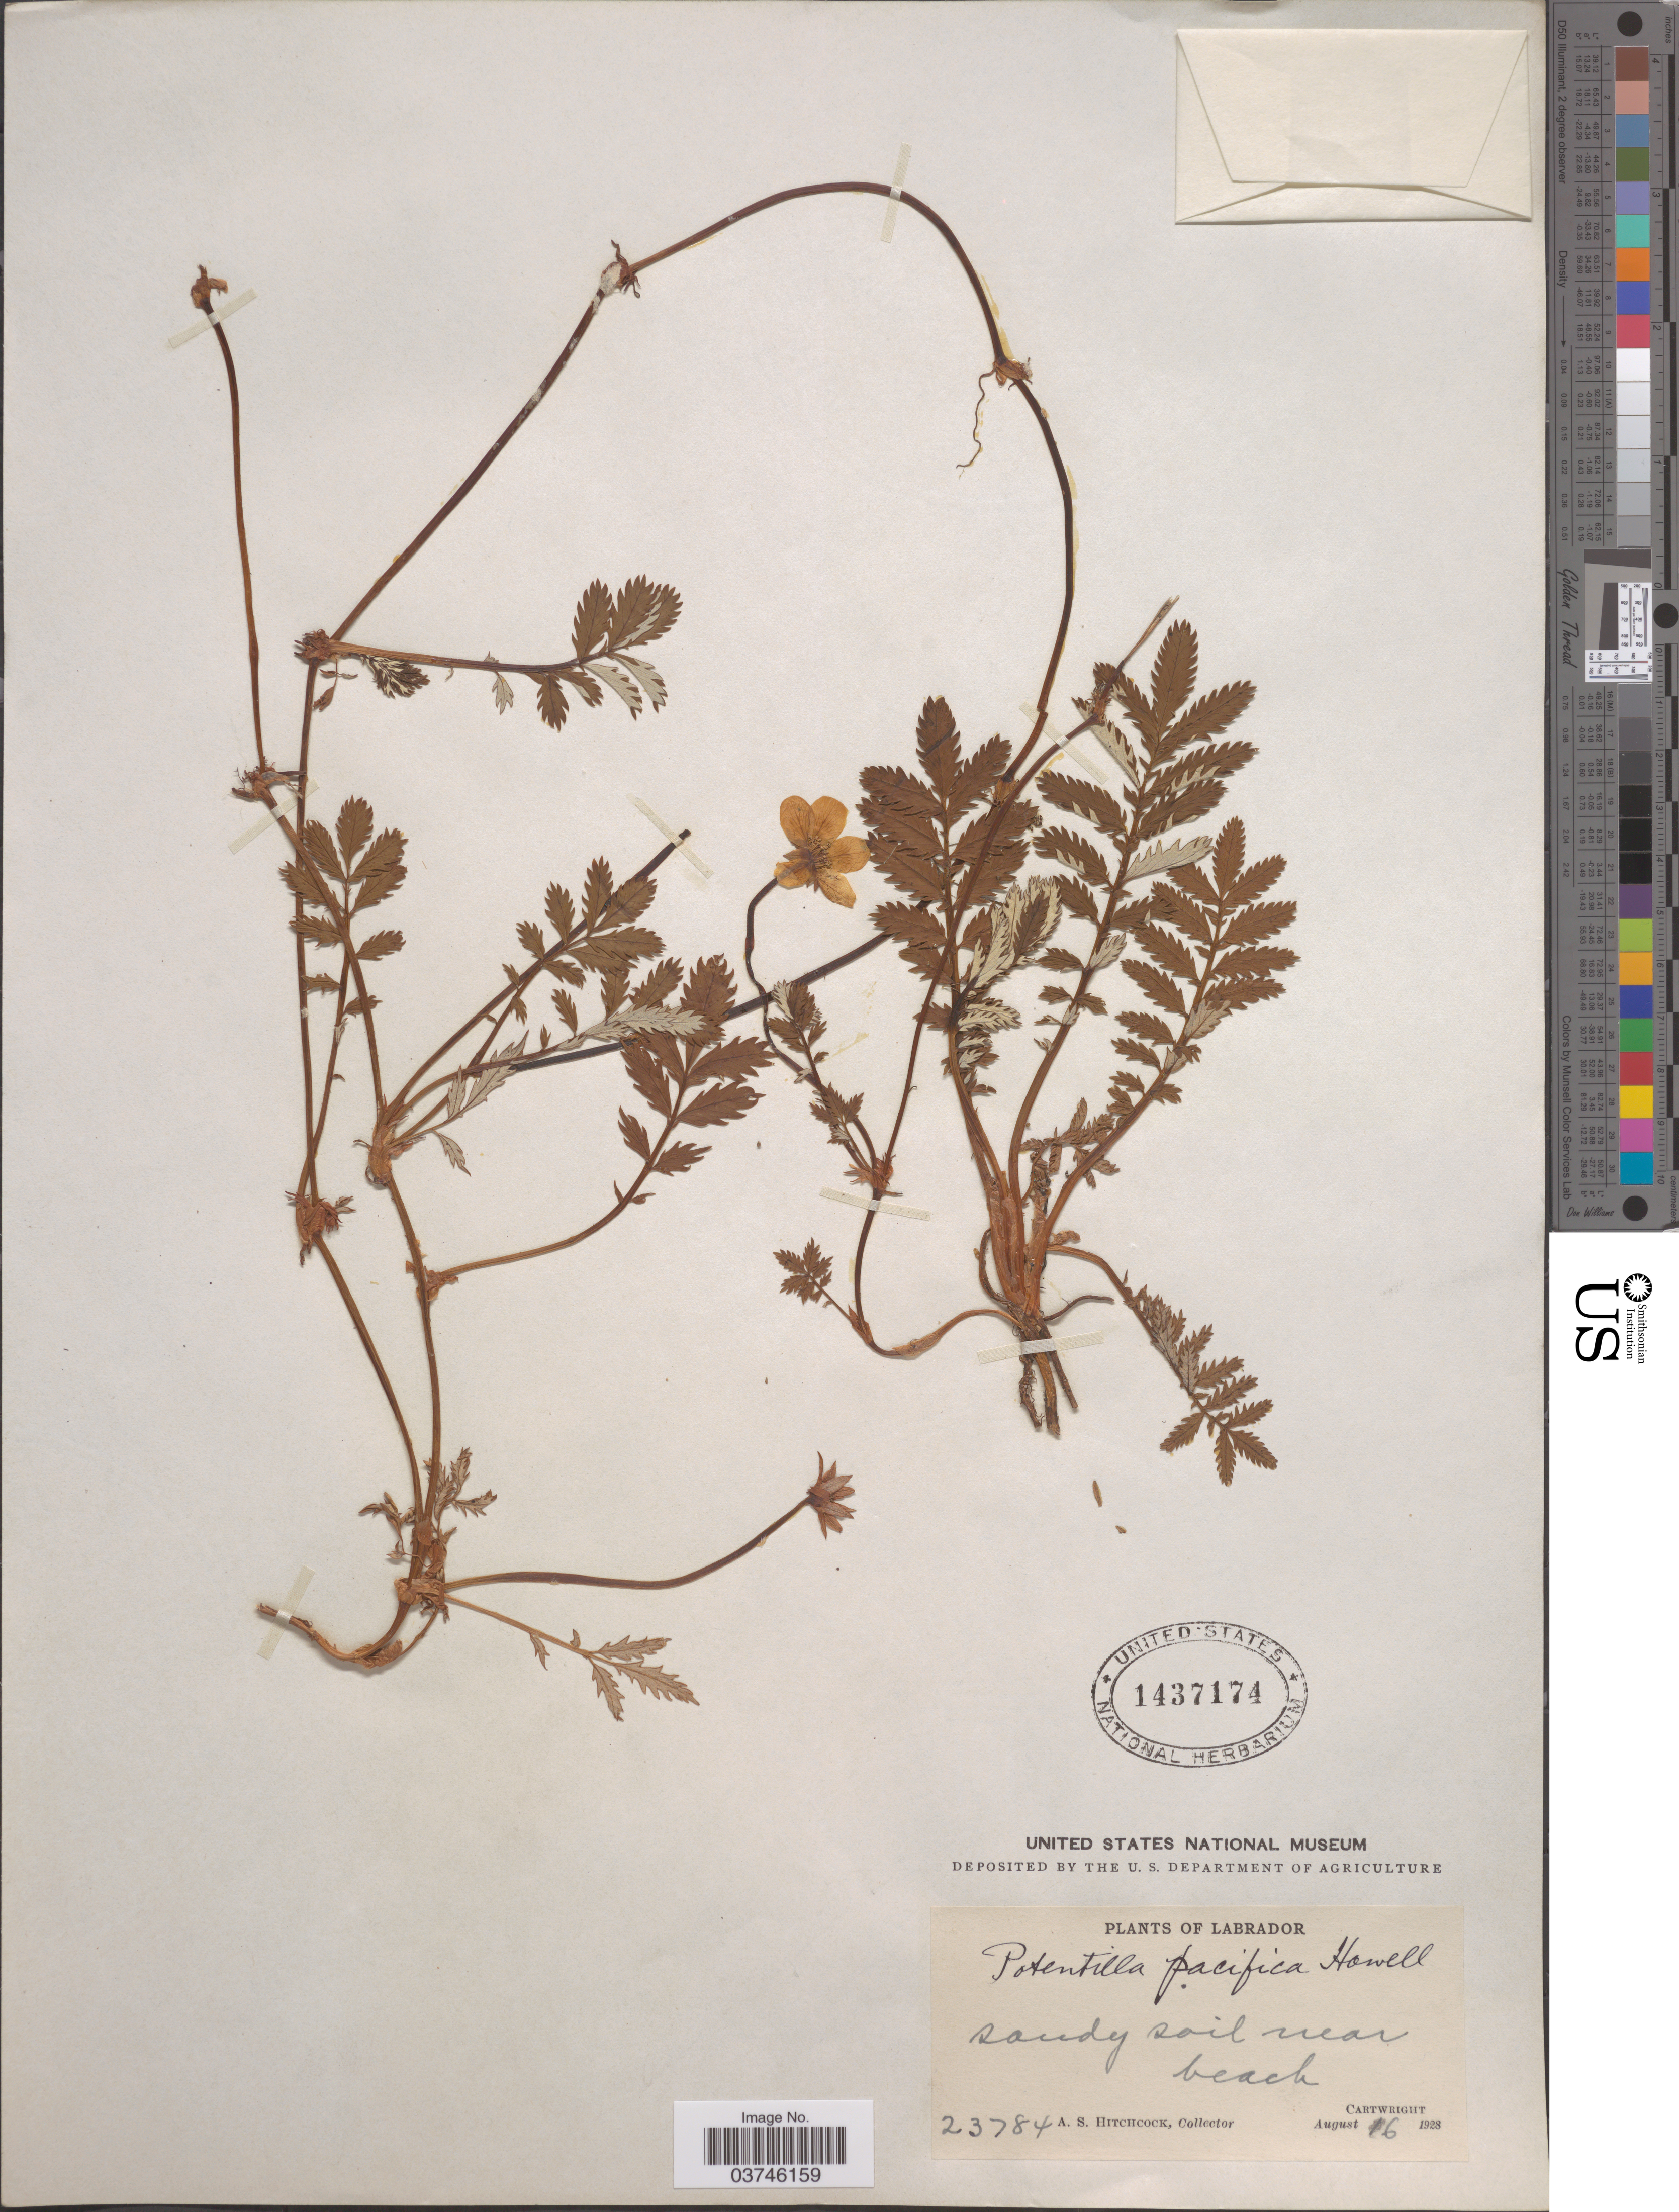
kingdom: Plantae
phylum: Tracheophyta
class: Magnoliopsida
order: Rosales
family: Rosaceae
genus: Argentina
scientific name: Argentina pacifica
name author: (Howell) Rydb.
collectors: A. S. Hitchcock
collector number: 23784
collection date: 1928-08-16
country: Canada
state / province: Newfoundland and Labrador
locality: Sandy soil near beach. Cartwright.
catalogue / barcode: US 1437174